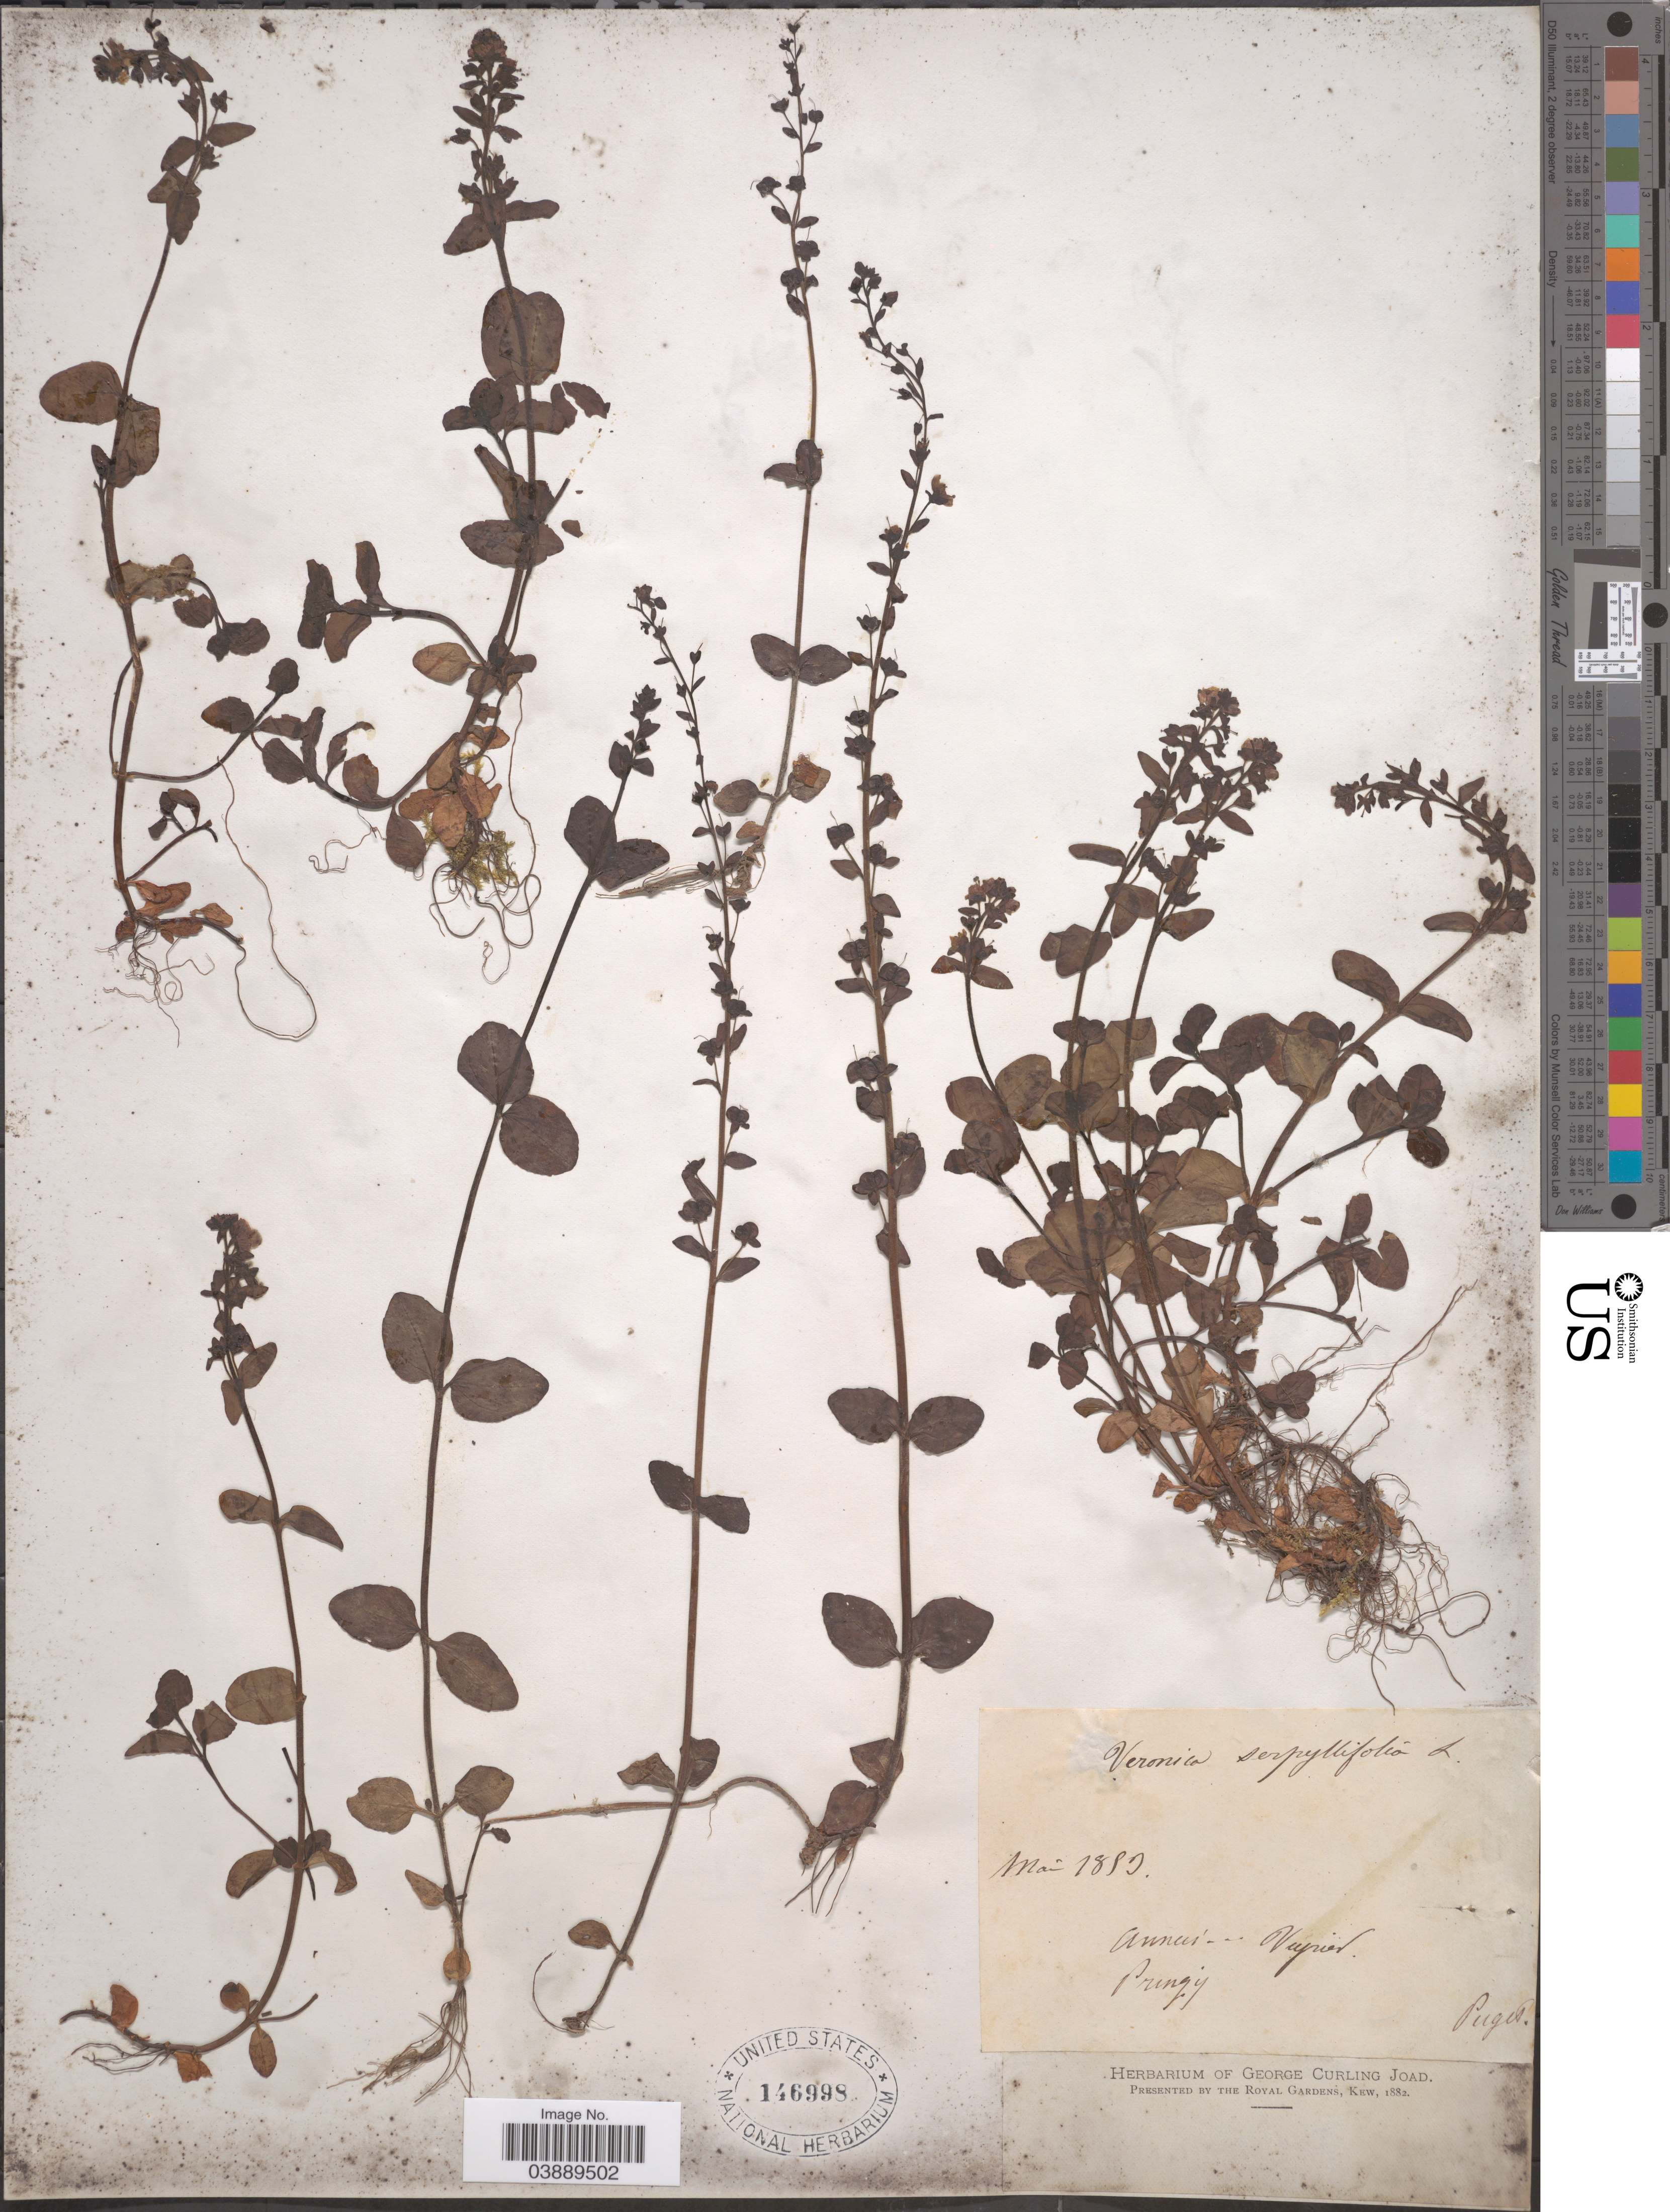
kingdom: Plantae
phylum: Tracheophyta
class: Magnoliopsida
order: Lamiales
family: Plantaginaceae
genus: Veronica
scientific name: Veronica serpyllifolia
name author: L.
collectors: -. Puget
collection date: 1859-05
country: France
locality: Annecí. Vupried [interpreted]. Pringy.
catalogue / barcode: US 146998